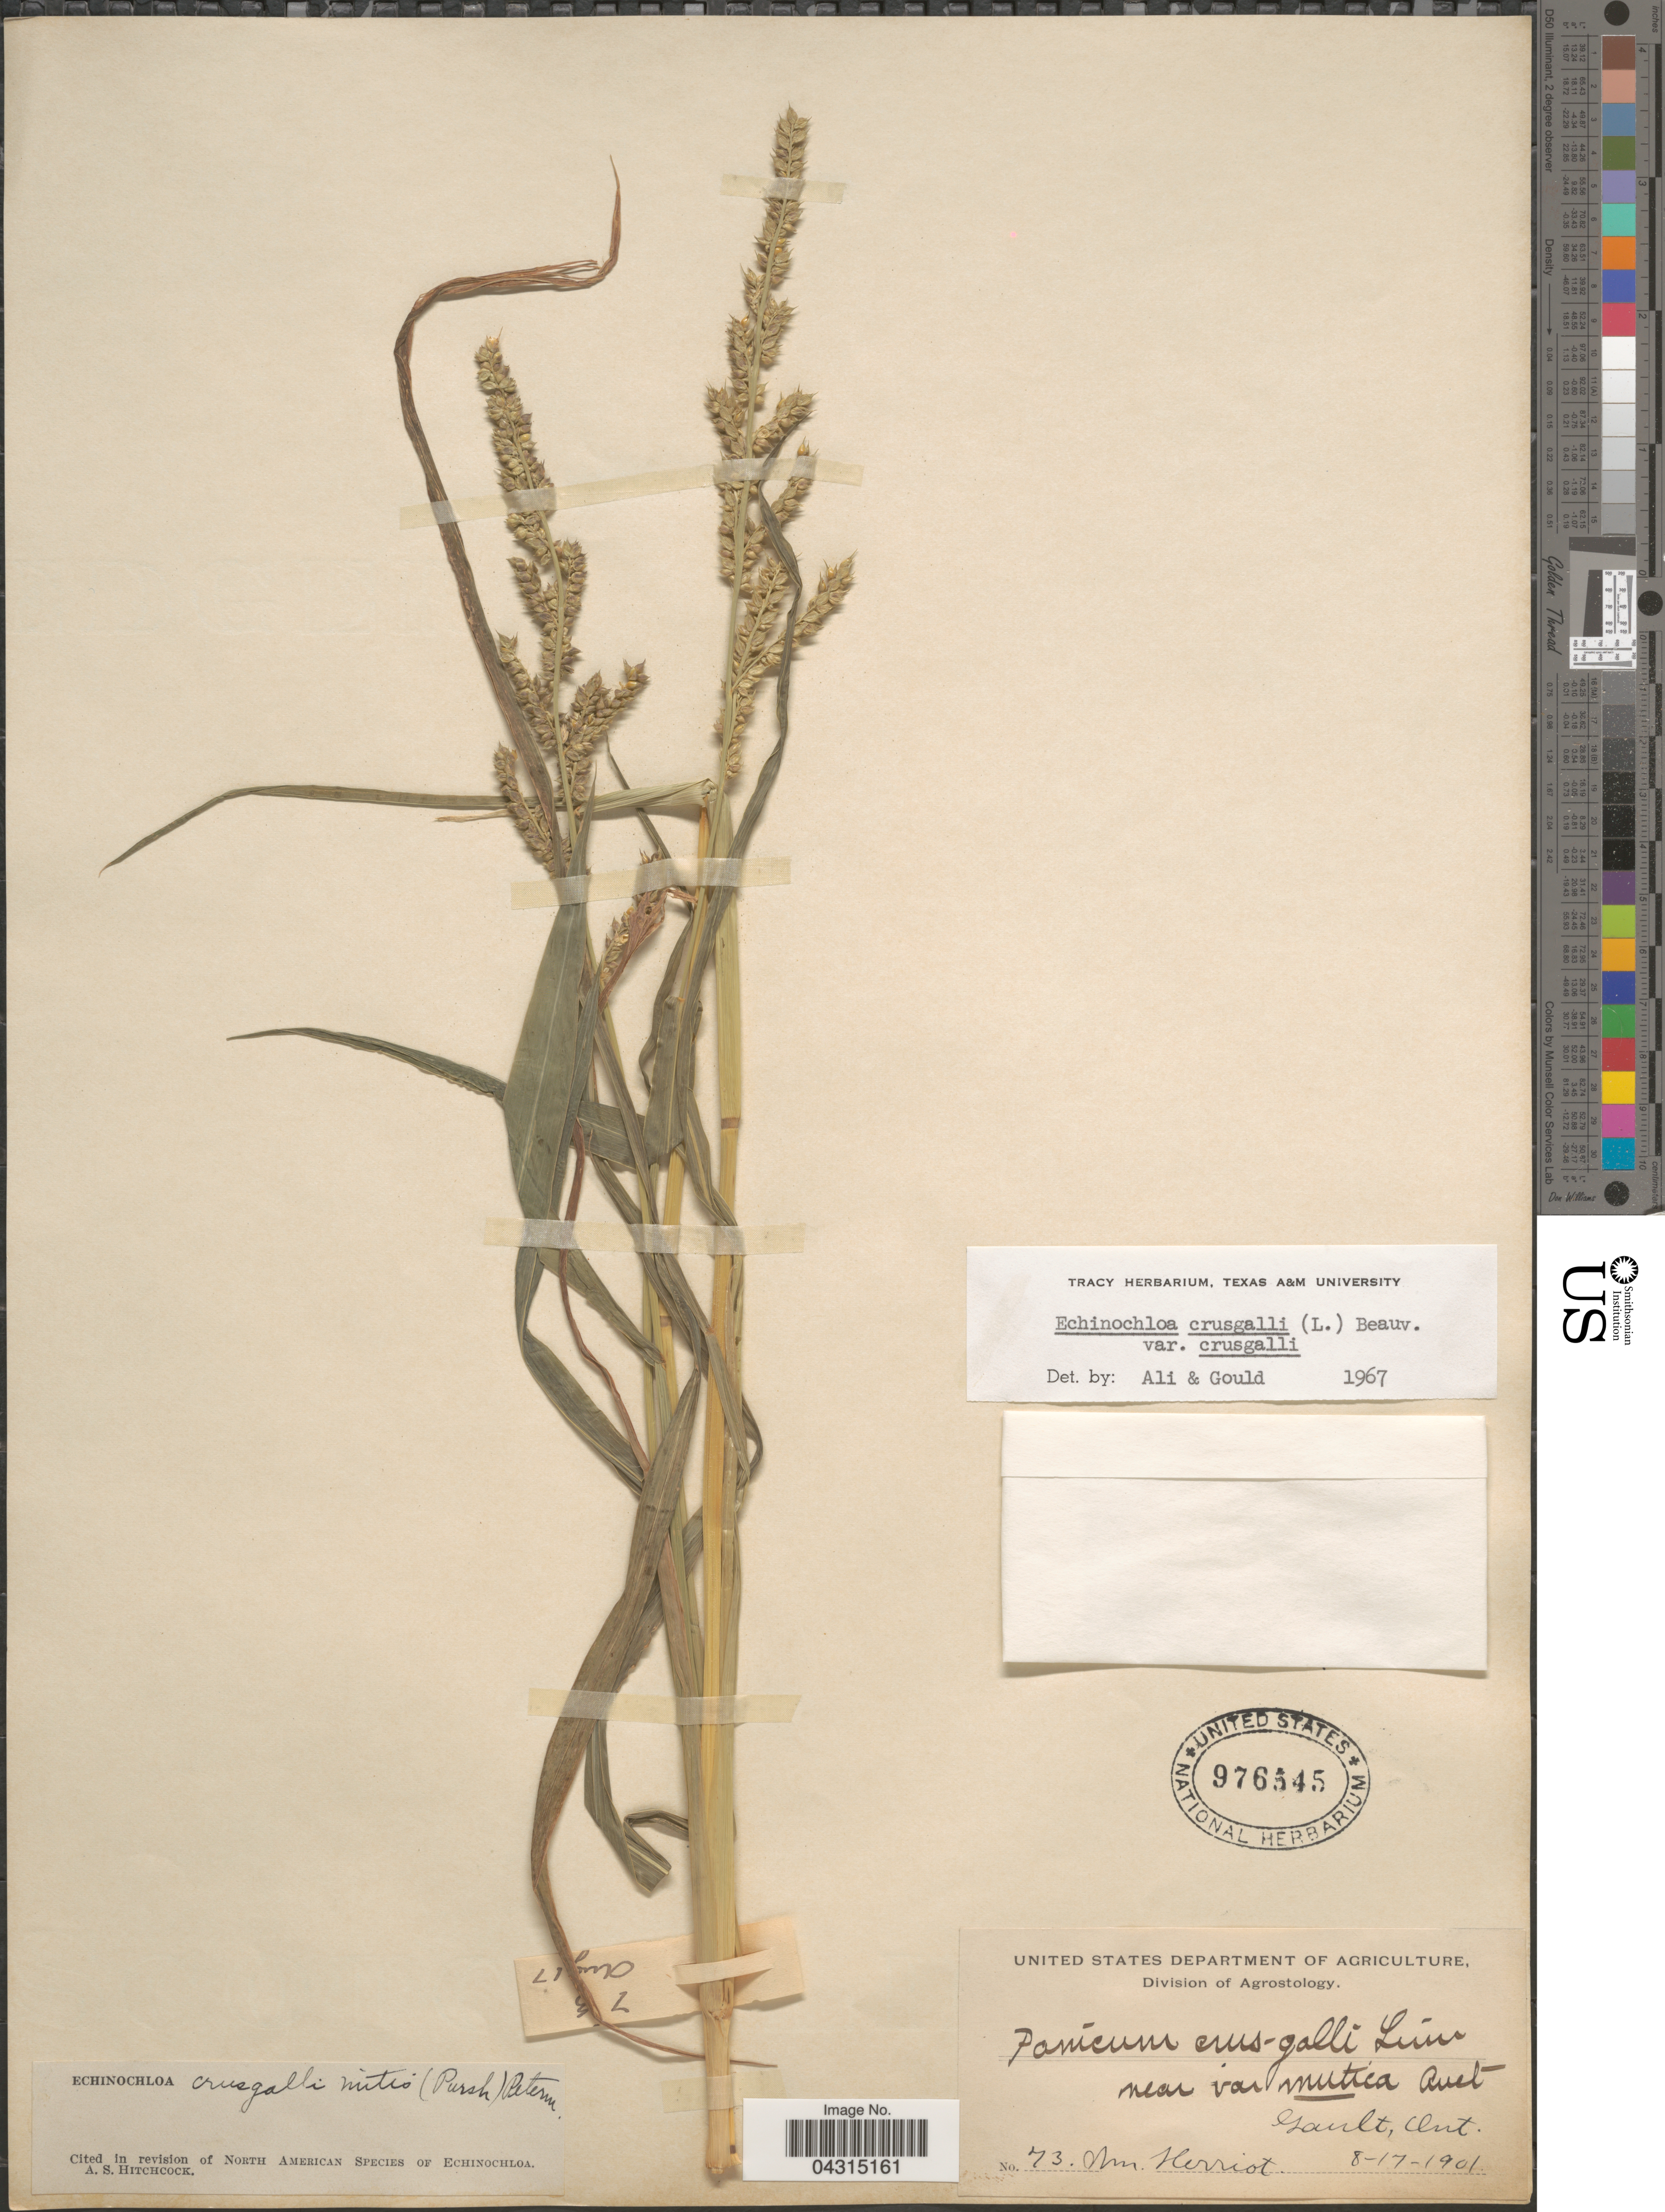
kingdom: Plantae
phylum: Tracheophyta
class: Liliopsida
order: Poales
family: Poaceae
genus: Echinochloa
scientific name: Echinochloa crus-galli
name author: (L.) P. Beauv.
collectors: W. Herriot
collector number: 73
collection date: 1901-08-17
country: Canada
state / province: Ontario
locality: Gault.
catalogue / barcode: US 976545